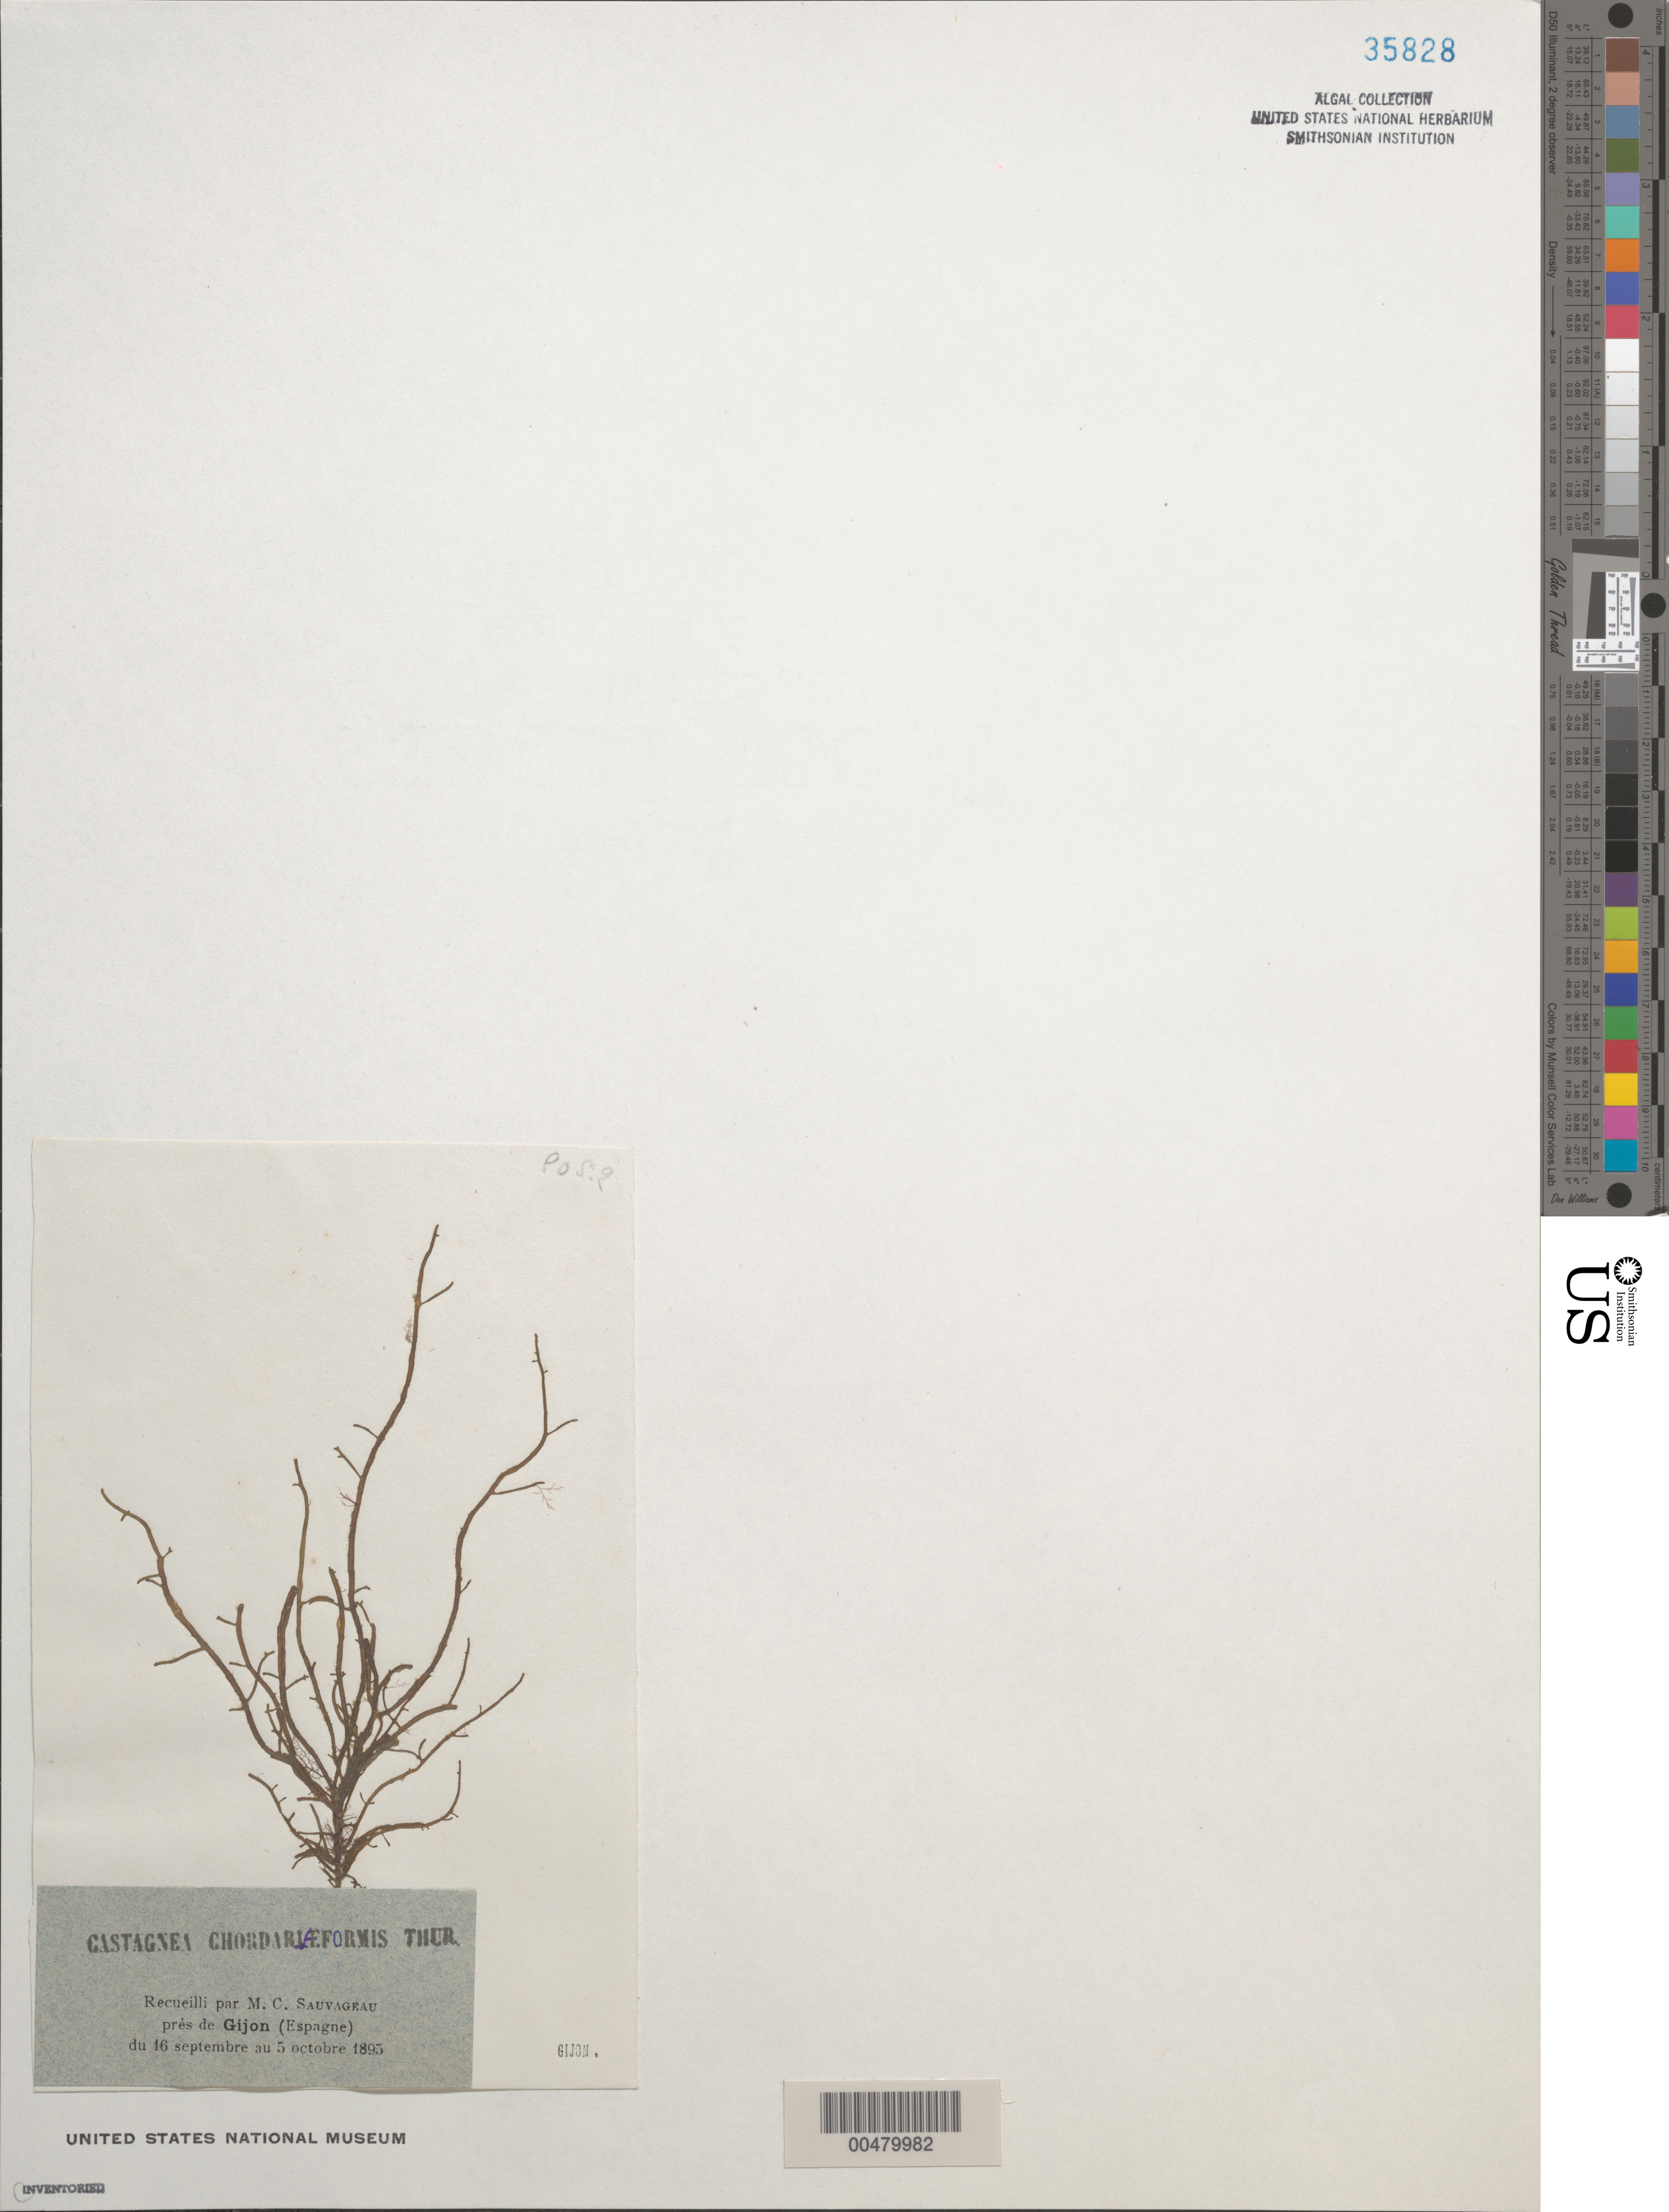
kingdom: Chromista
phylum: Ochrophyta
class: Phaeophyceae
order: Ectocarpales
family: Chordariaceae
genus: Sauvageaugloia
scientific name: Sauvageaugloia divaricata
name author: (Clemente) Cremades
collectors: C. F. Sauvageau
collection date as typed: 16 Sep 1895 TO 05 Oct 1895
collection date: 1895-09-16/1895-10-05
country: Spain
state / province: Principado de Asturias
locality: Gijon. Oviedo.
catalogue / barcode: US 35828